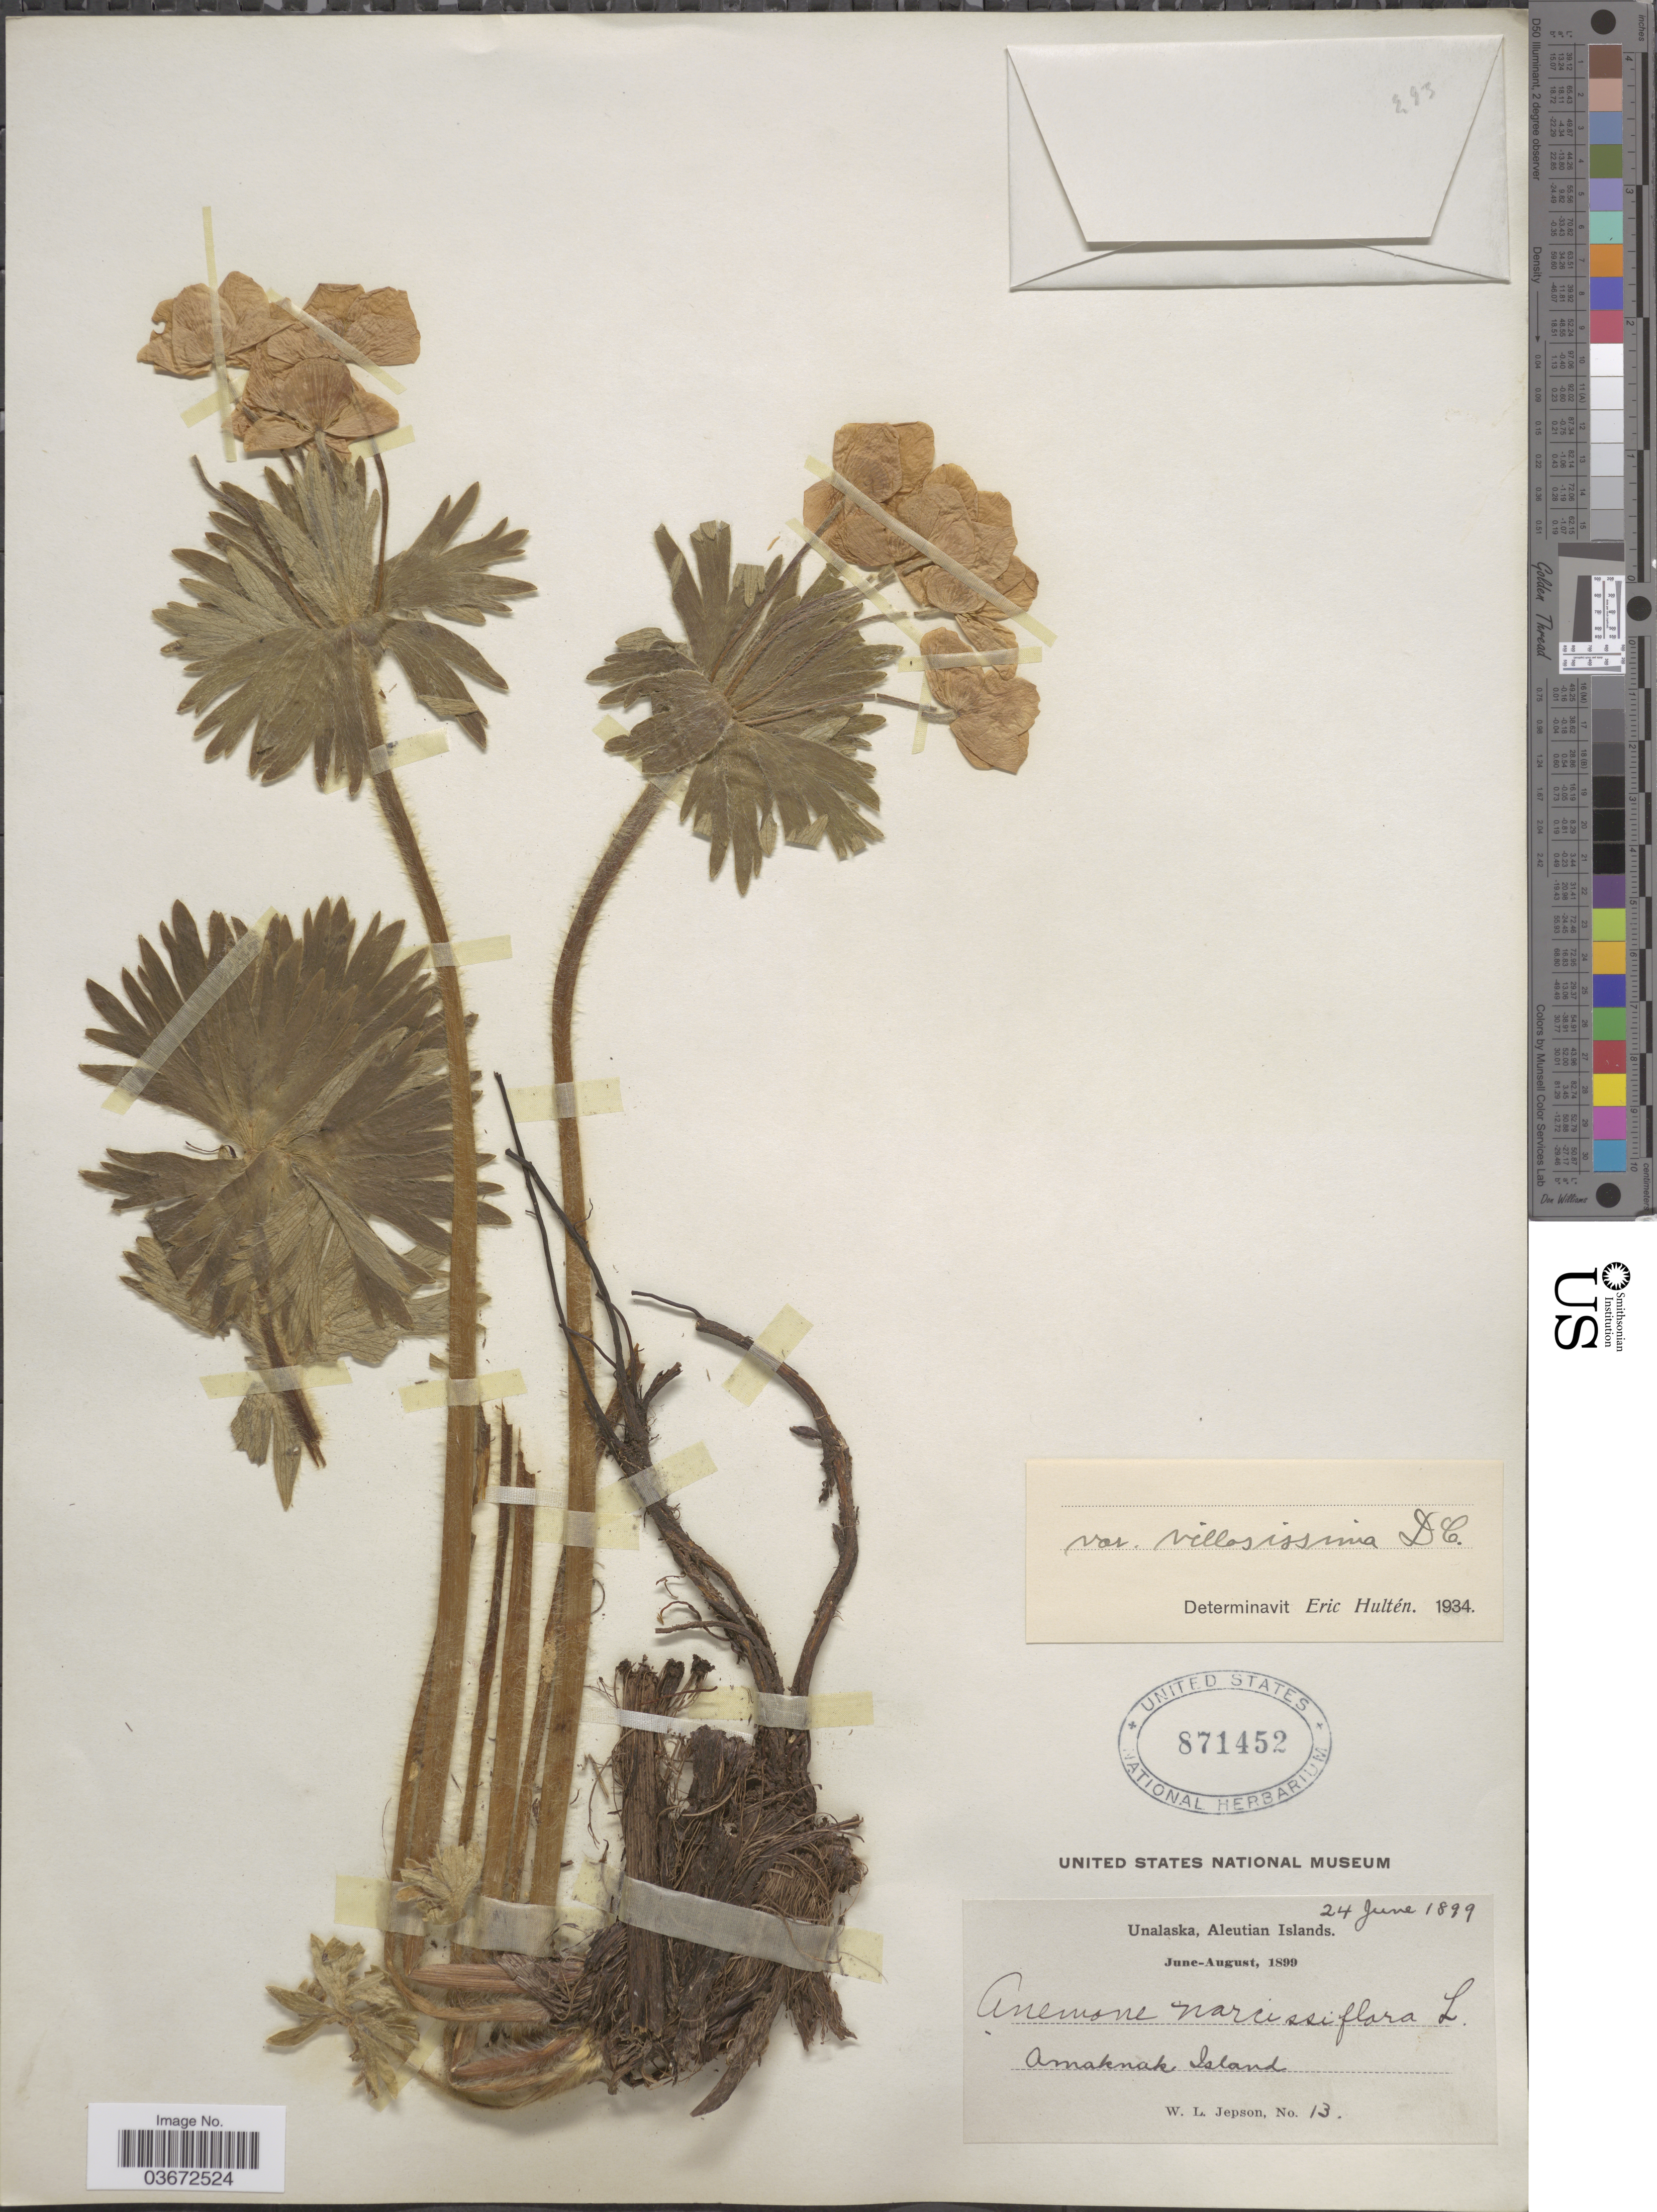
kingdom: Plantae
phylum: Tracheophyta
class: Magnoliopsida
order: Ranunculales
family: Ranunculaceae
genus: Anemone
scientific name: Anemone narcissiflora var. villosissima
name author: DC.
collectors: W. L. Jepson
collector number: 13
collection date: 1899-06-24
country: United States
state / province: Alaska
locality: Unalaska, Aleutian Islands. Amaknak Island.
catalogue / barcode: US 871452